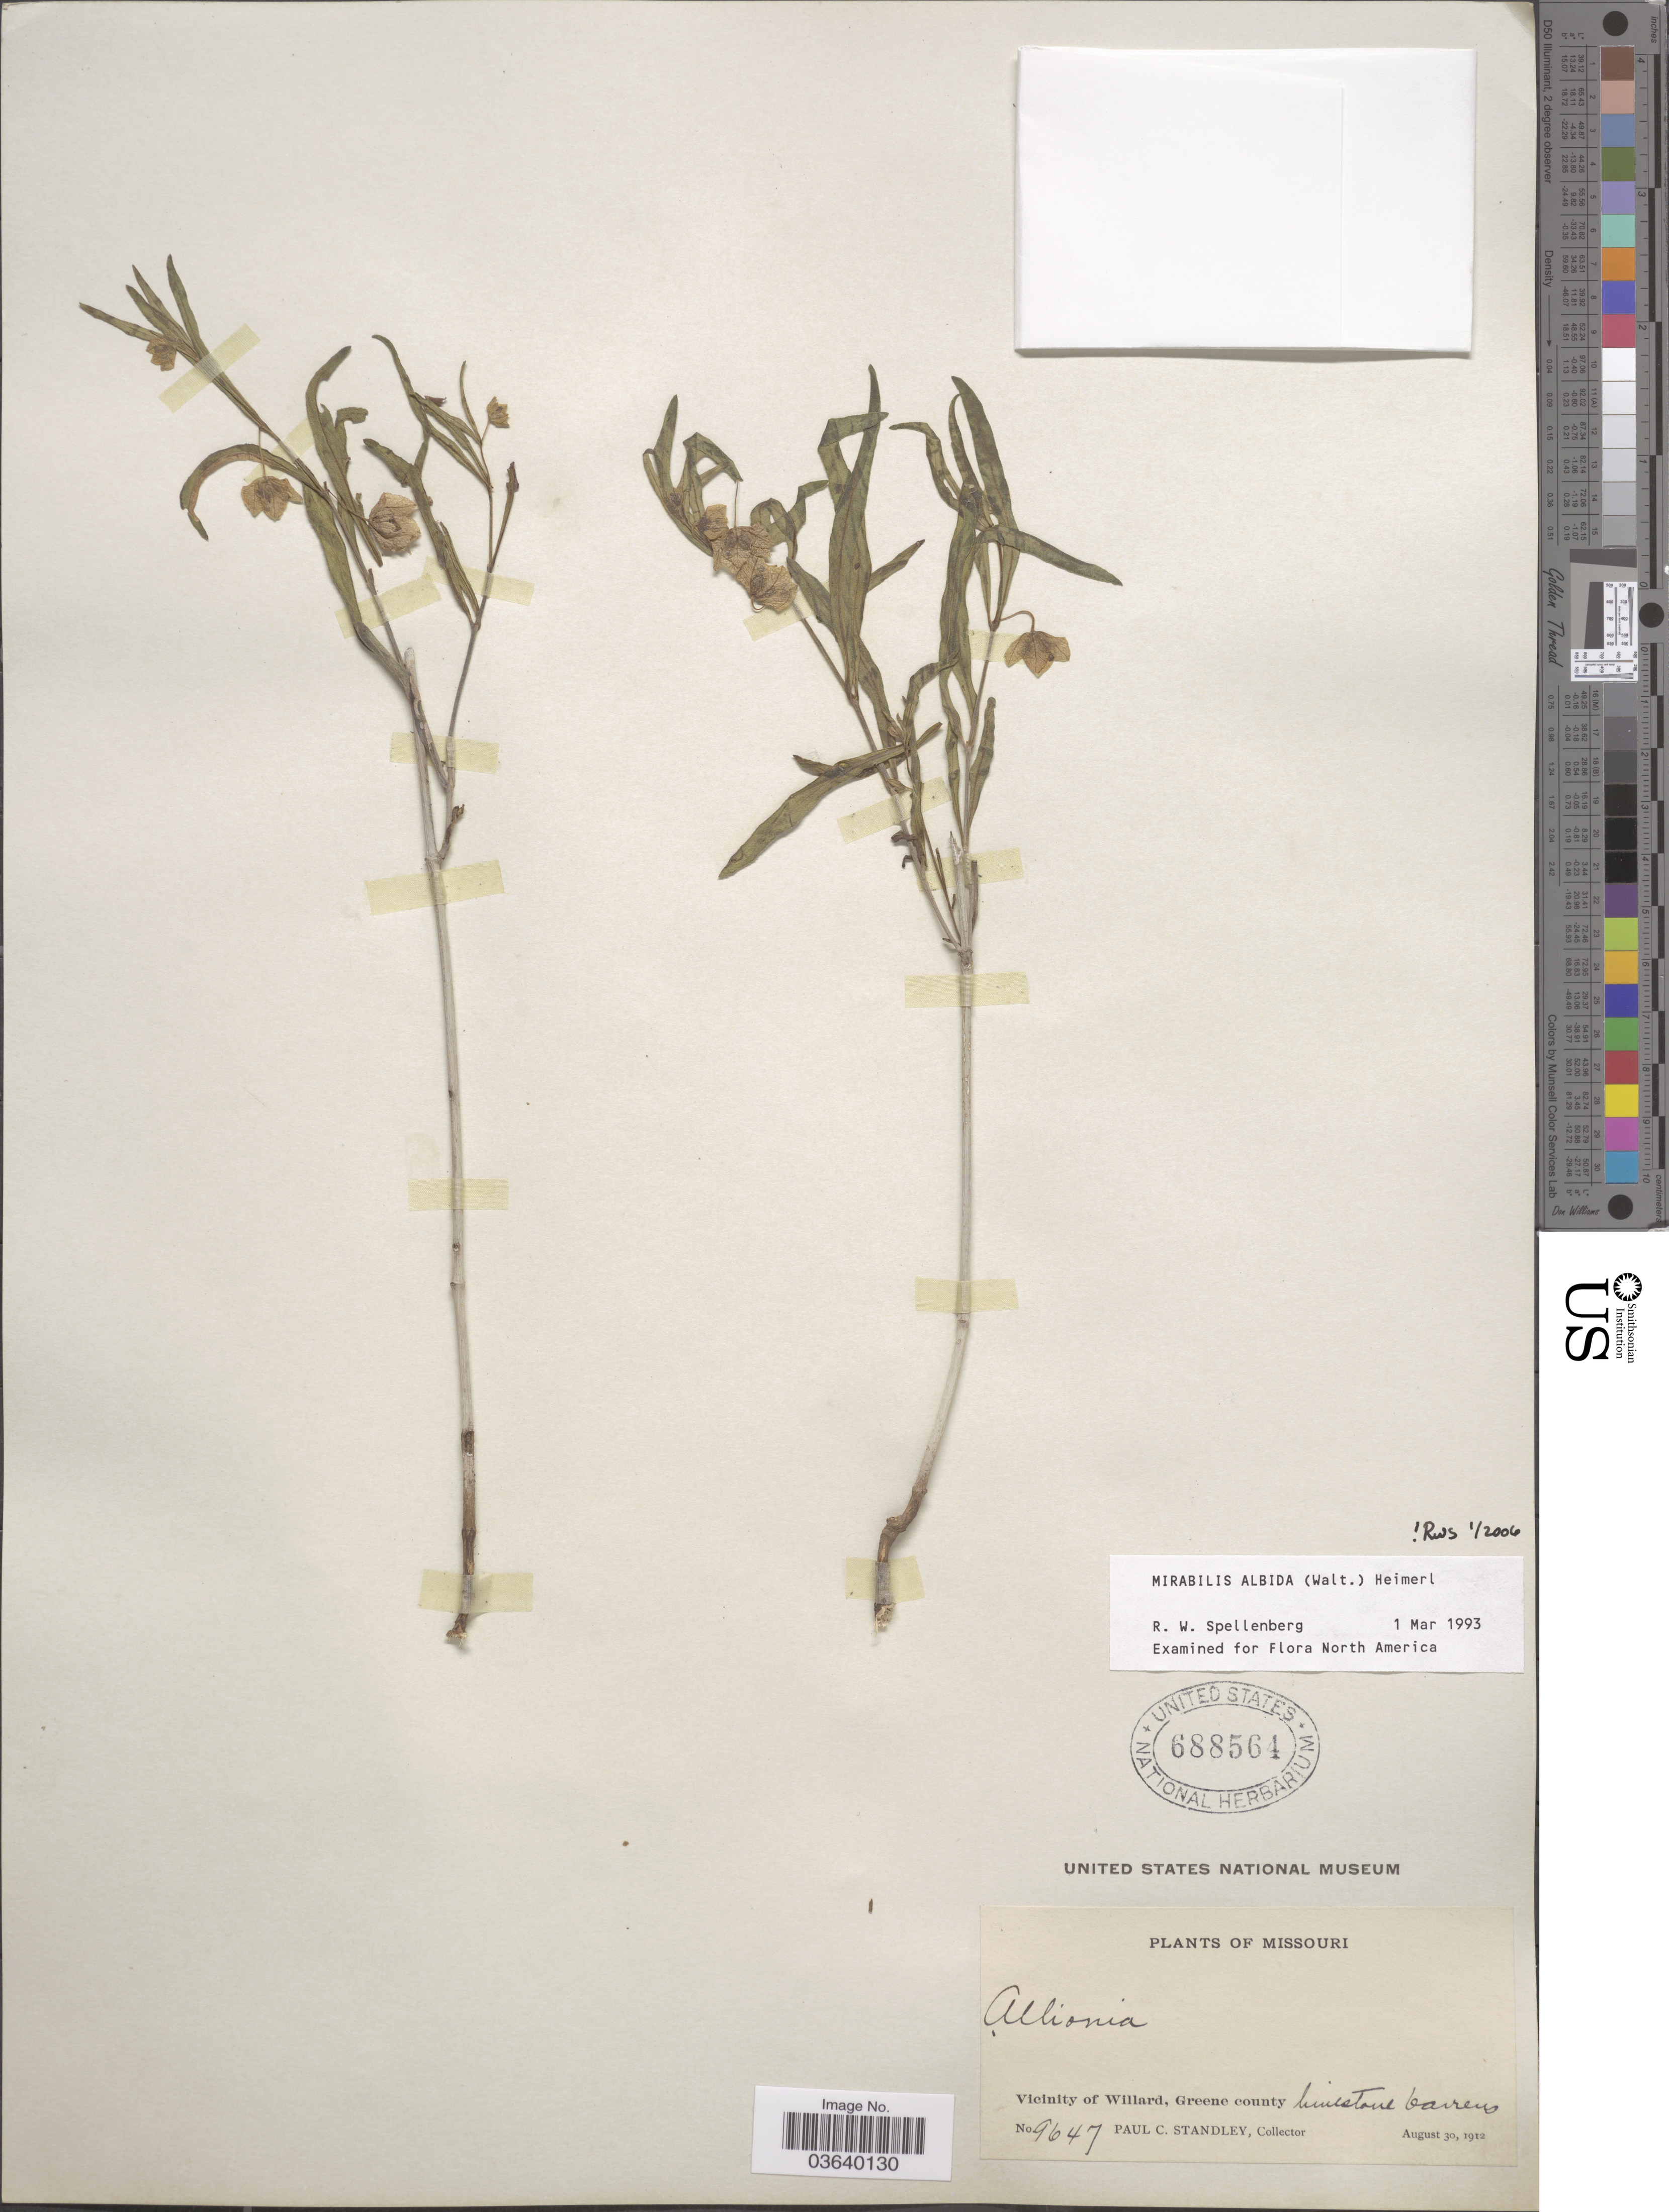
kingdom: Plantae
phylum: Tracheophyta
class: Magnoliopsida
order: Caryophyllales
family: Nyctaginaceae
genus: Mirabilis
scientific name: Mirabilis albida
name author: (Walter) Heimerl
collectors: P. C. Standley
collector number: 9647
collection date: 1912-08-30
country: United States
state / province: Missouri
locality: Vicinity of Willard, Greene county.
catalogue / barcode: US 688564